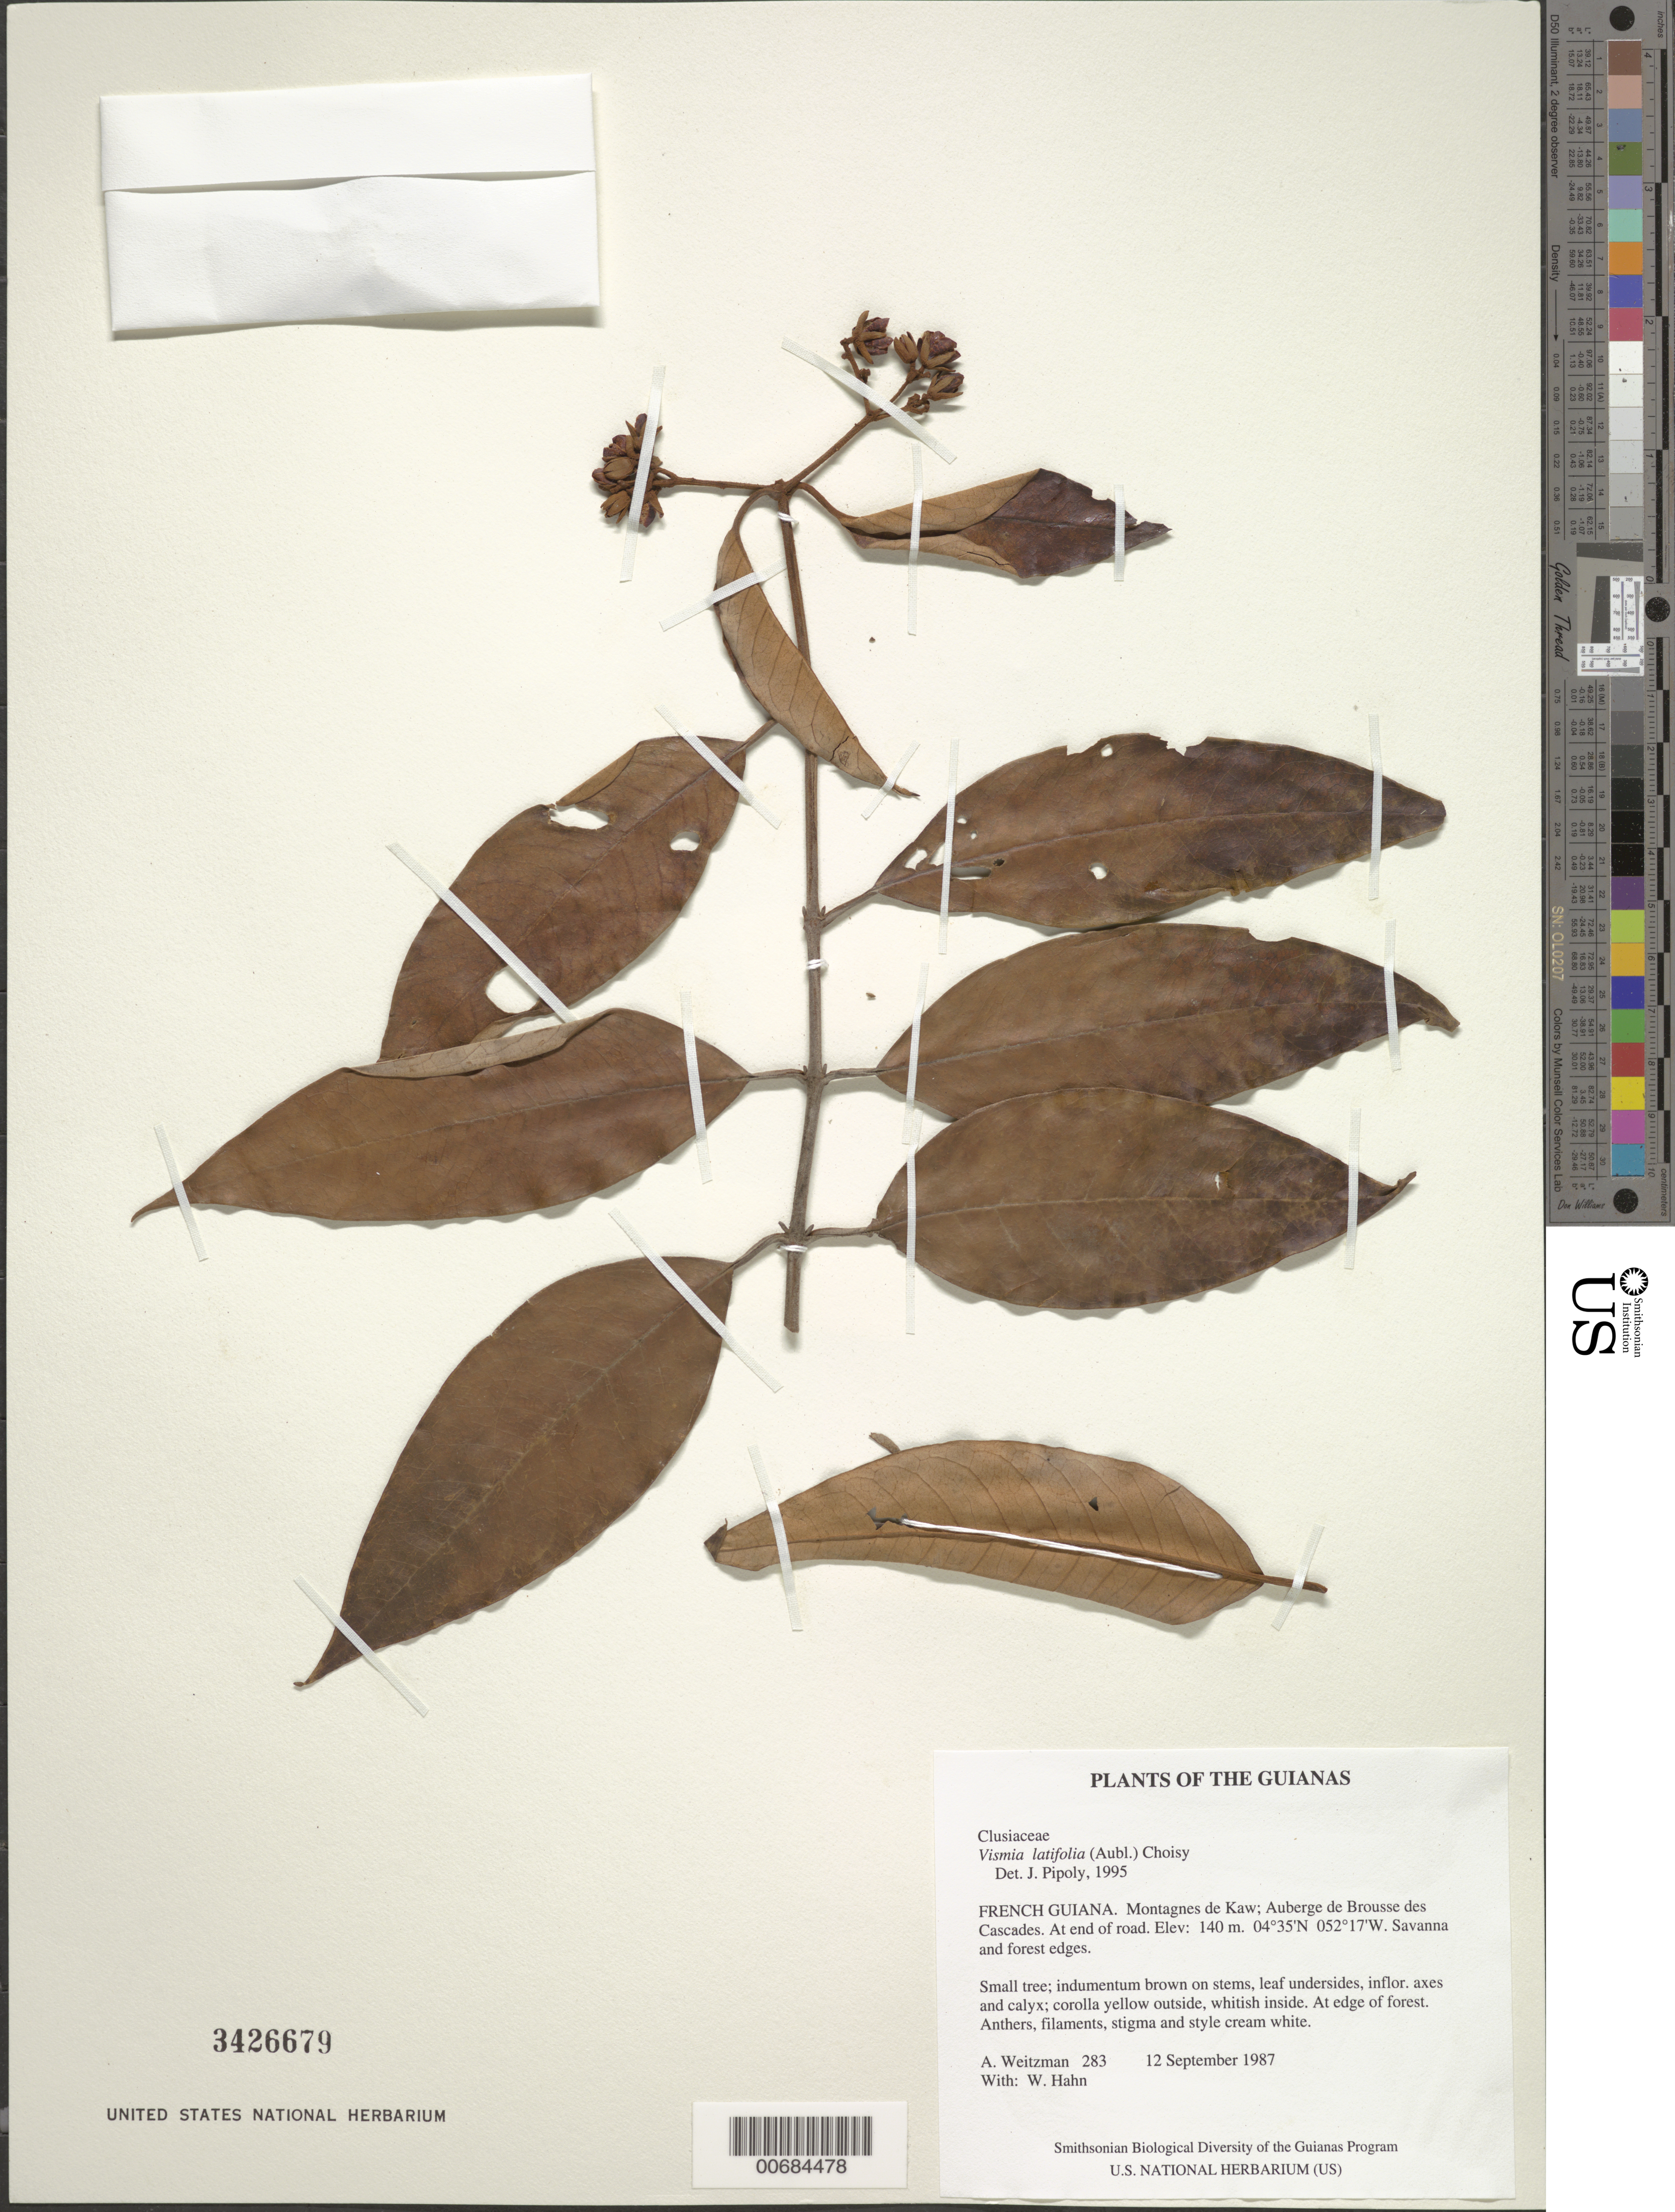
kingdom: Plantae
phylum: Tracheophyta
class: Magnoliopsida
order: Malpighiales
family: Hypericaceae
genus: Vismia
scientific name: Vismia latifolia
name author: (Aubl.) Choisy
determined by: Pipoly, J. J., III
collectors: A. L. Weitzman & W. Hahn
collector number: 283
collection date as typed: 12 September 1987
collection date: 1987-09-12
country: French Guiana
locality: Montagnes de Kaw; Auberge de Brousse des Cascades. At end of road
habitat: Savanna and forest edges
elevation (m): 140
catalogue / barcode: US 3426679